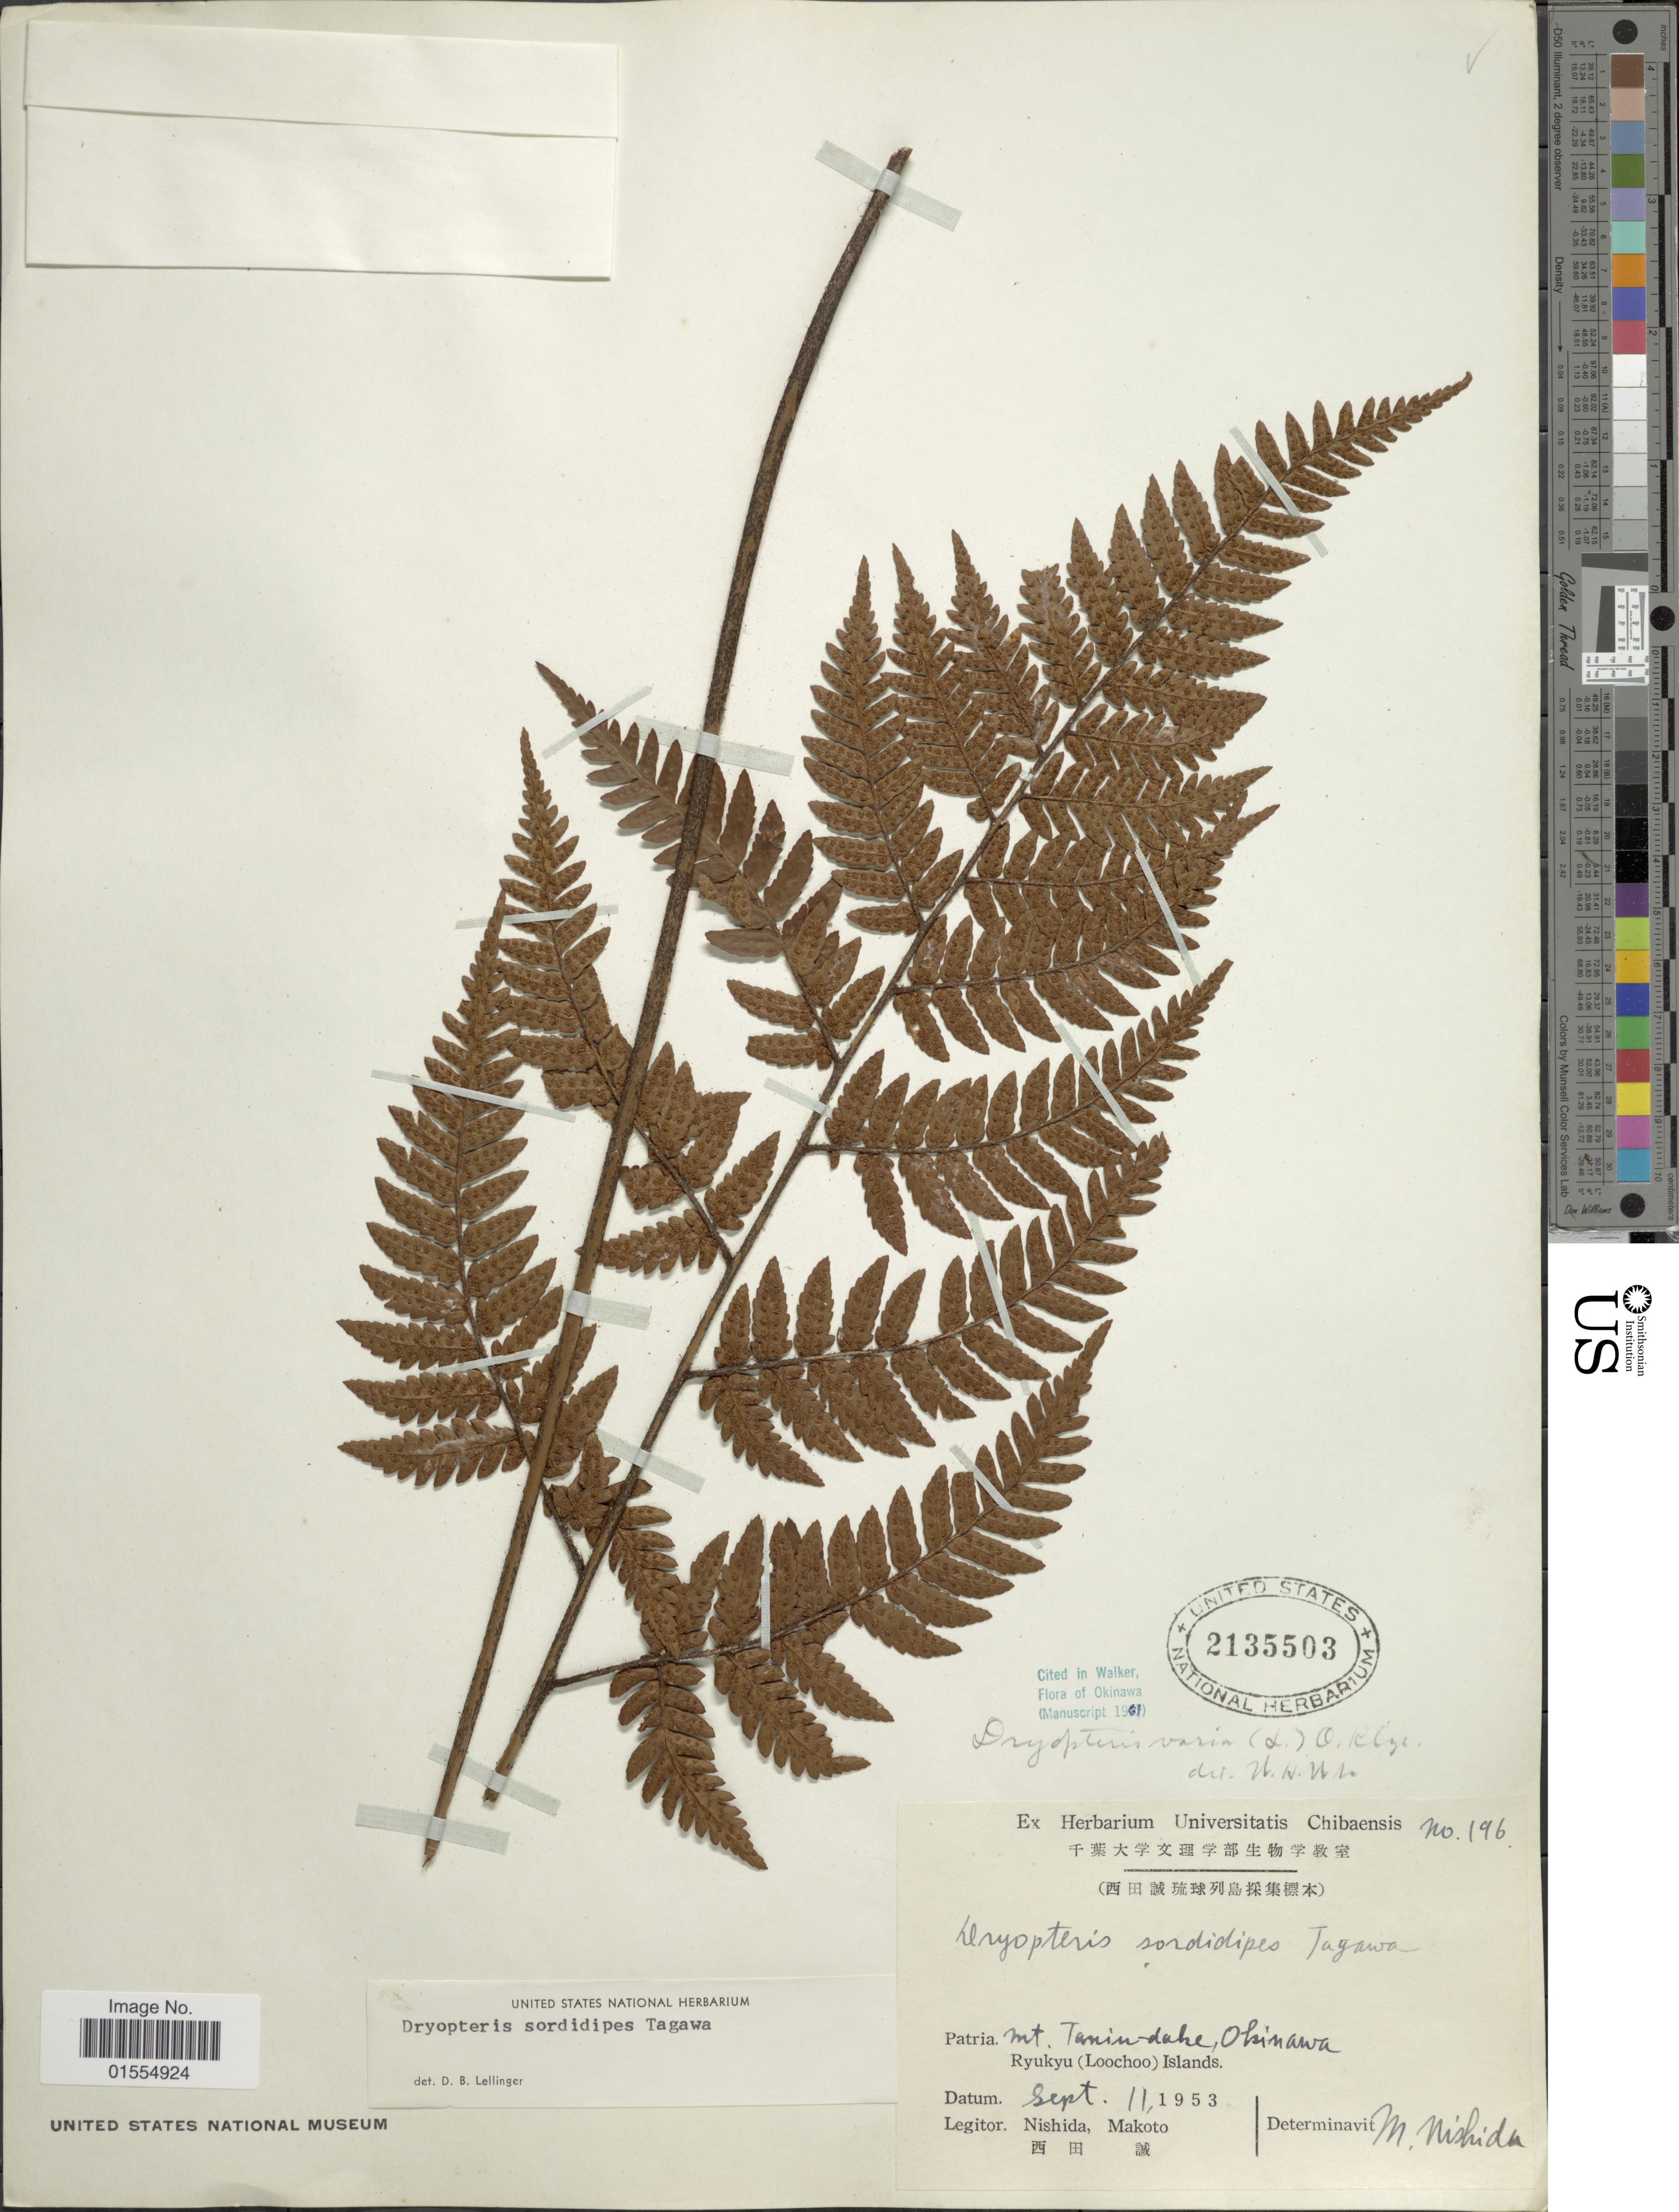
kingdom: Plantae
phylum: Tracheophyta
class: Polypodiopsida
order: Polypodiales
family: Dryopteridaceae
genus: Dryopteris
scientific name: Dryopteris sordidipes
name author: Tagawa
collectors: M. Nishida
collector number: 196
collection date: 1953-09-11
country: Japan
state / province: Okinawa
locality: Mt. Tanin-dahe, Okinawa, Ryukyu (Loochoo) Islands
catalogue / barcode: US 2135503